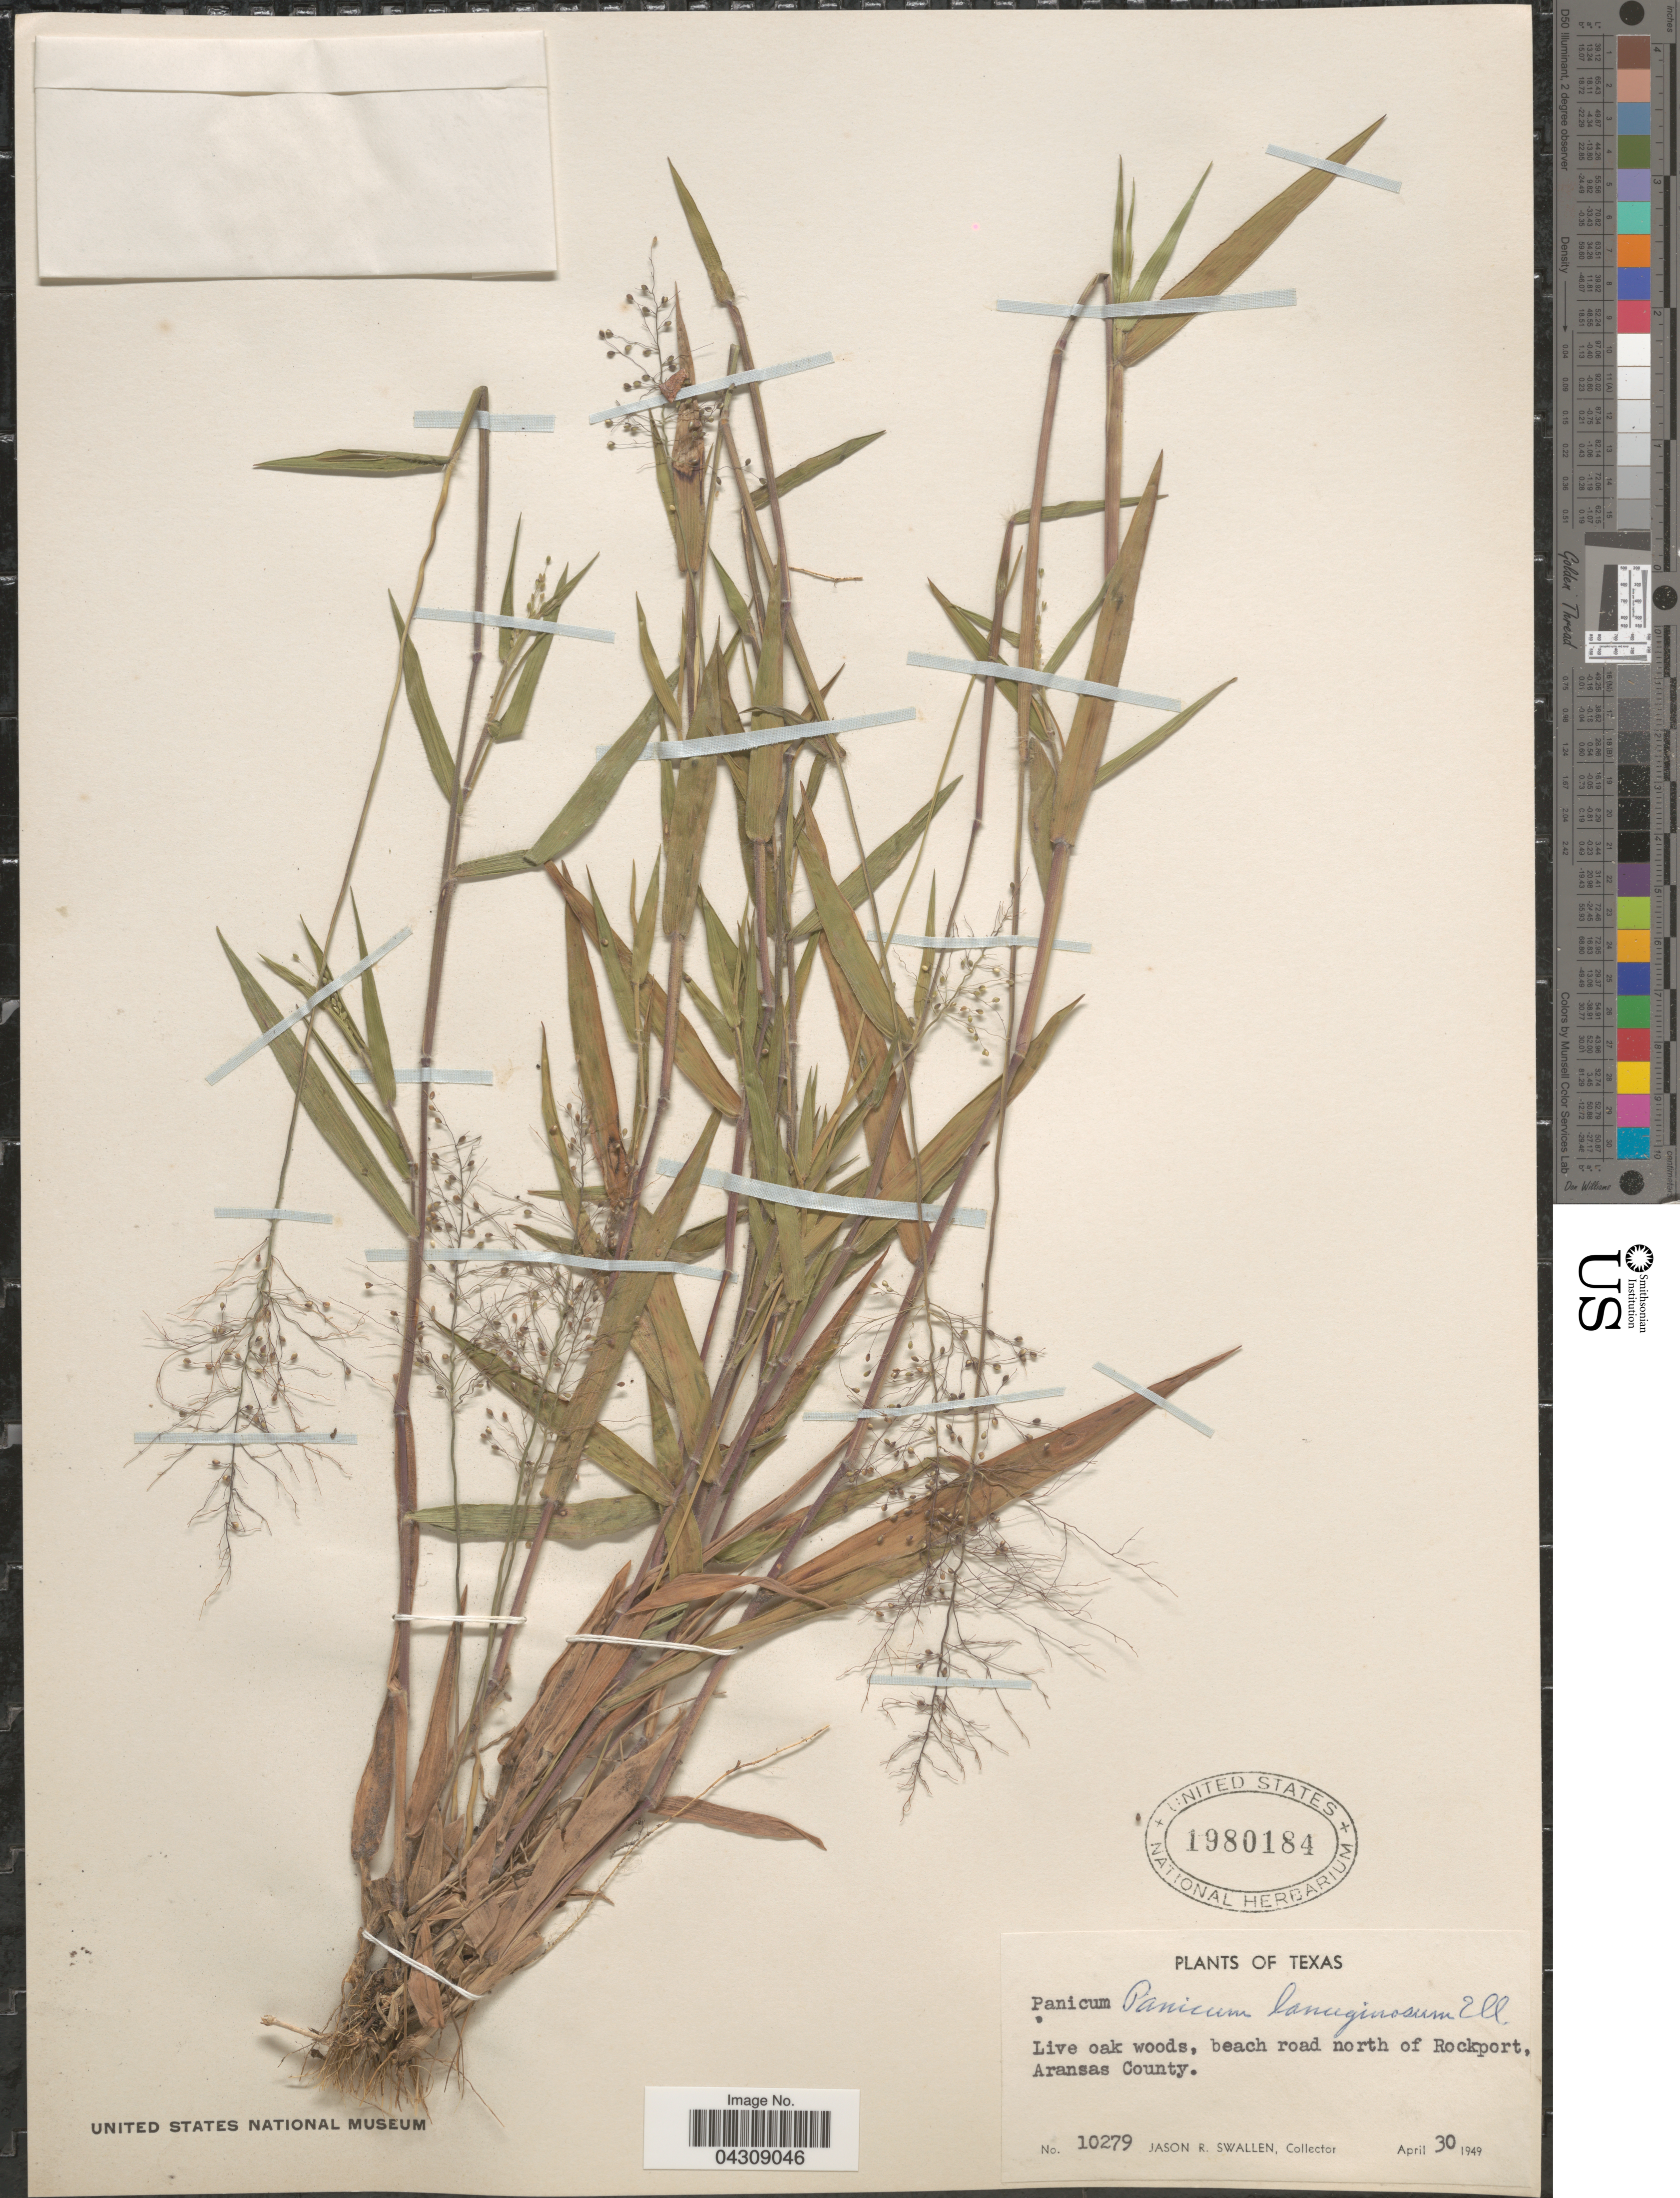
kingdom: Plantae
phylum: Tracheophyta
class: Liliopsida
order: Poales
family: Poaceae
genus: Dichanthelium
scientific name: Dichanthelium acuminatum var. acuminatum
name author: (Sw.) Gould & C.A. Clark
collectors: J. R. Swallen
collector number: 10279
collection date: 1949-04-30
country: United States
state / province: Texas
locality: Beach road north of Rockport, Aransas County.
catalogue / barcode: US 1980184